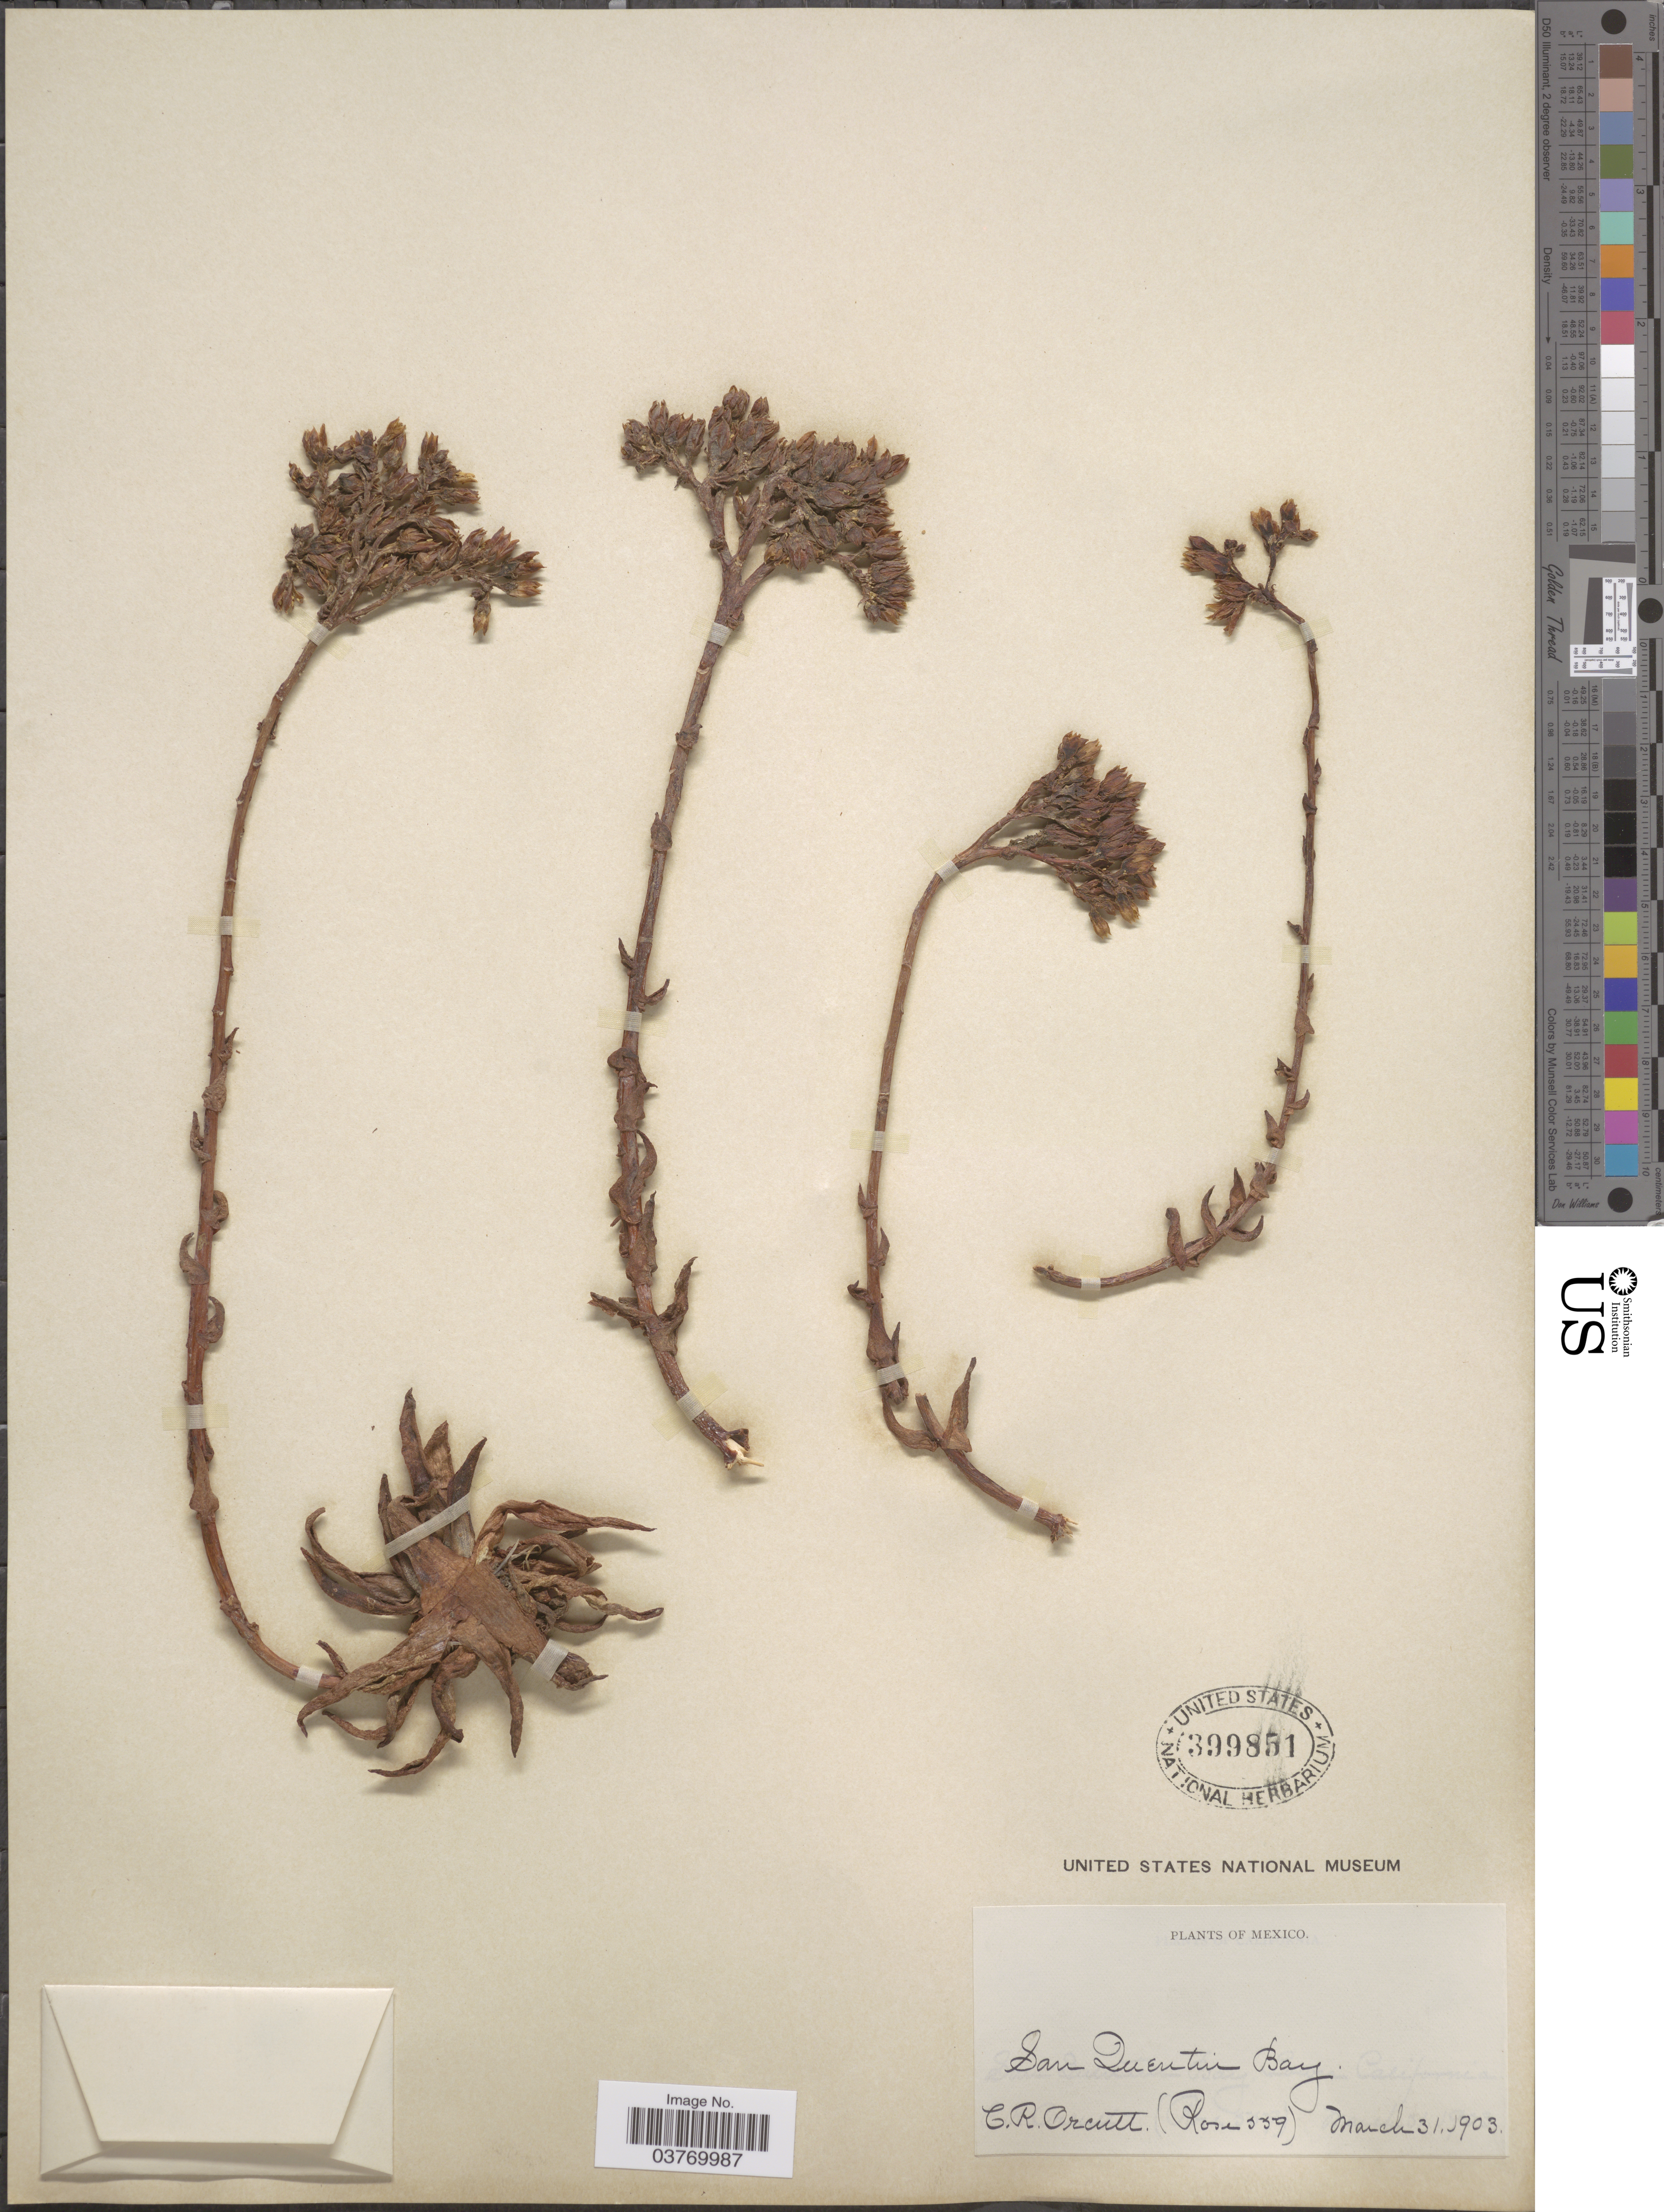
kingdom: Plantae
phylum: Tracheophyta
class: Magnoliopsida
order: Saxifragales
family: Crassulaceae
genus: Dudleya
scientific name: Dudleya cultrata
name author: Rose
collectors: C. R. Orcutt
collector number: Rose 559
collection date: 1903-03-31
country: Mexico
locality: San Quentin Bay.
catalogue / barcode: US 399851